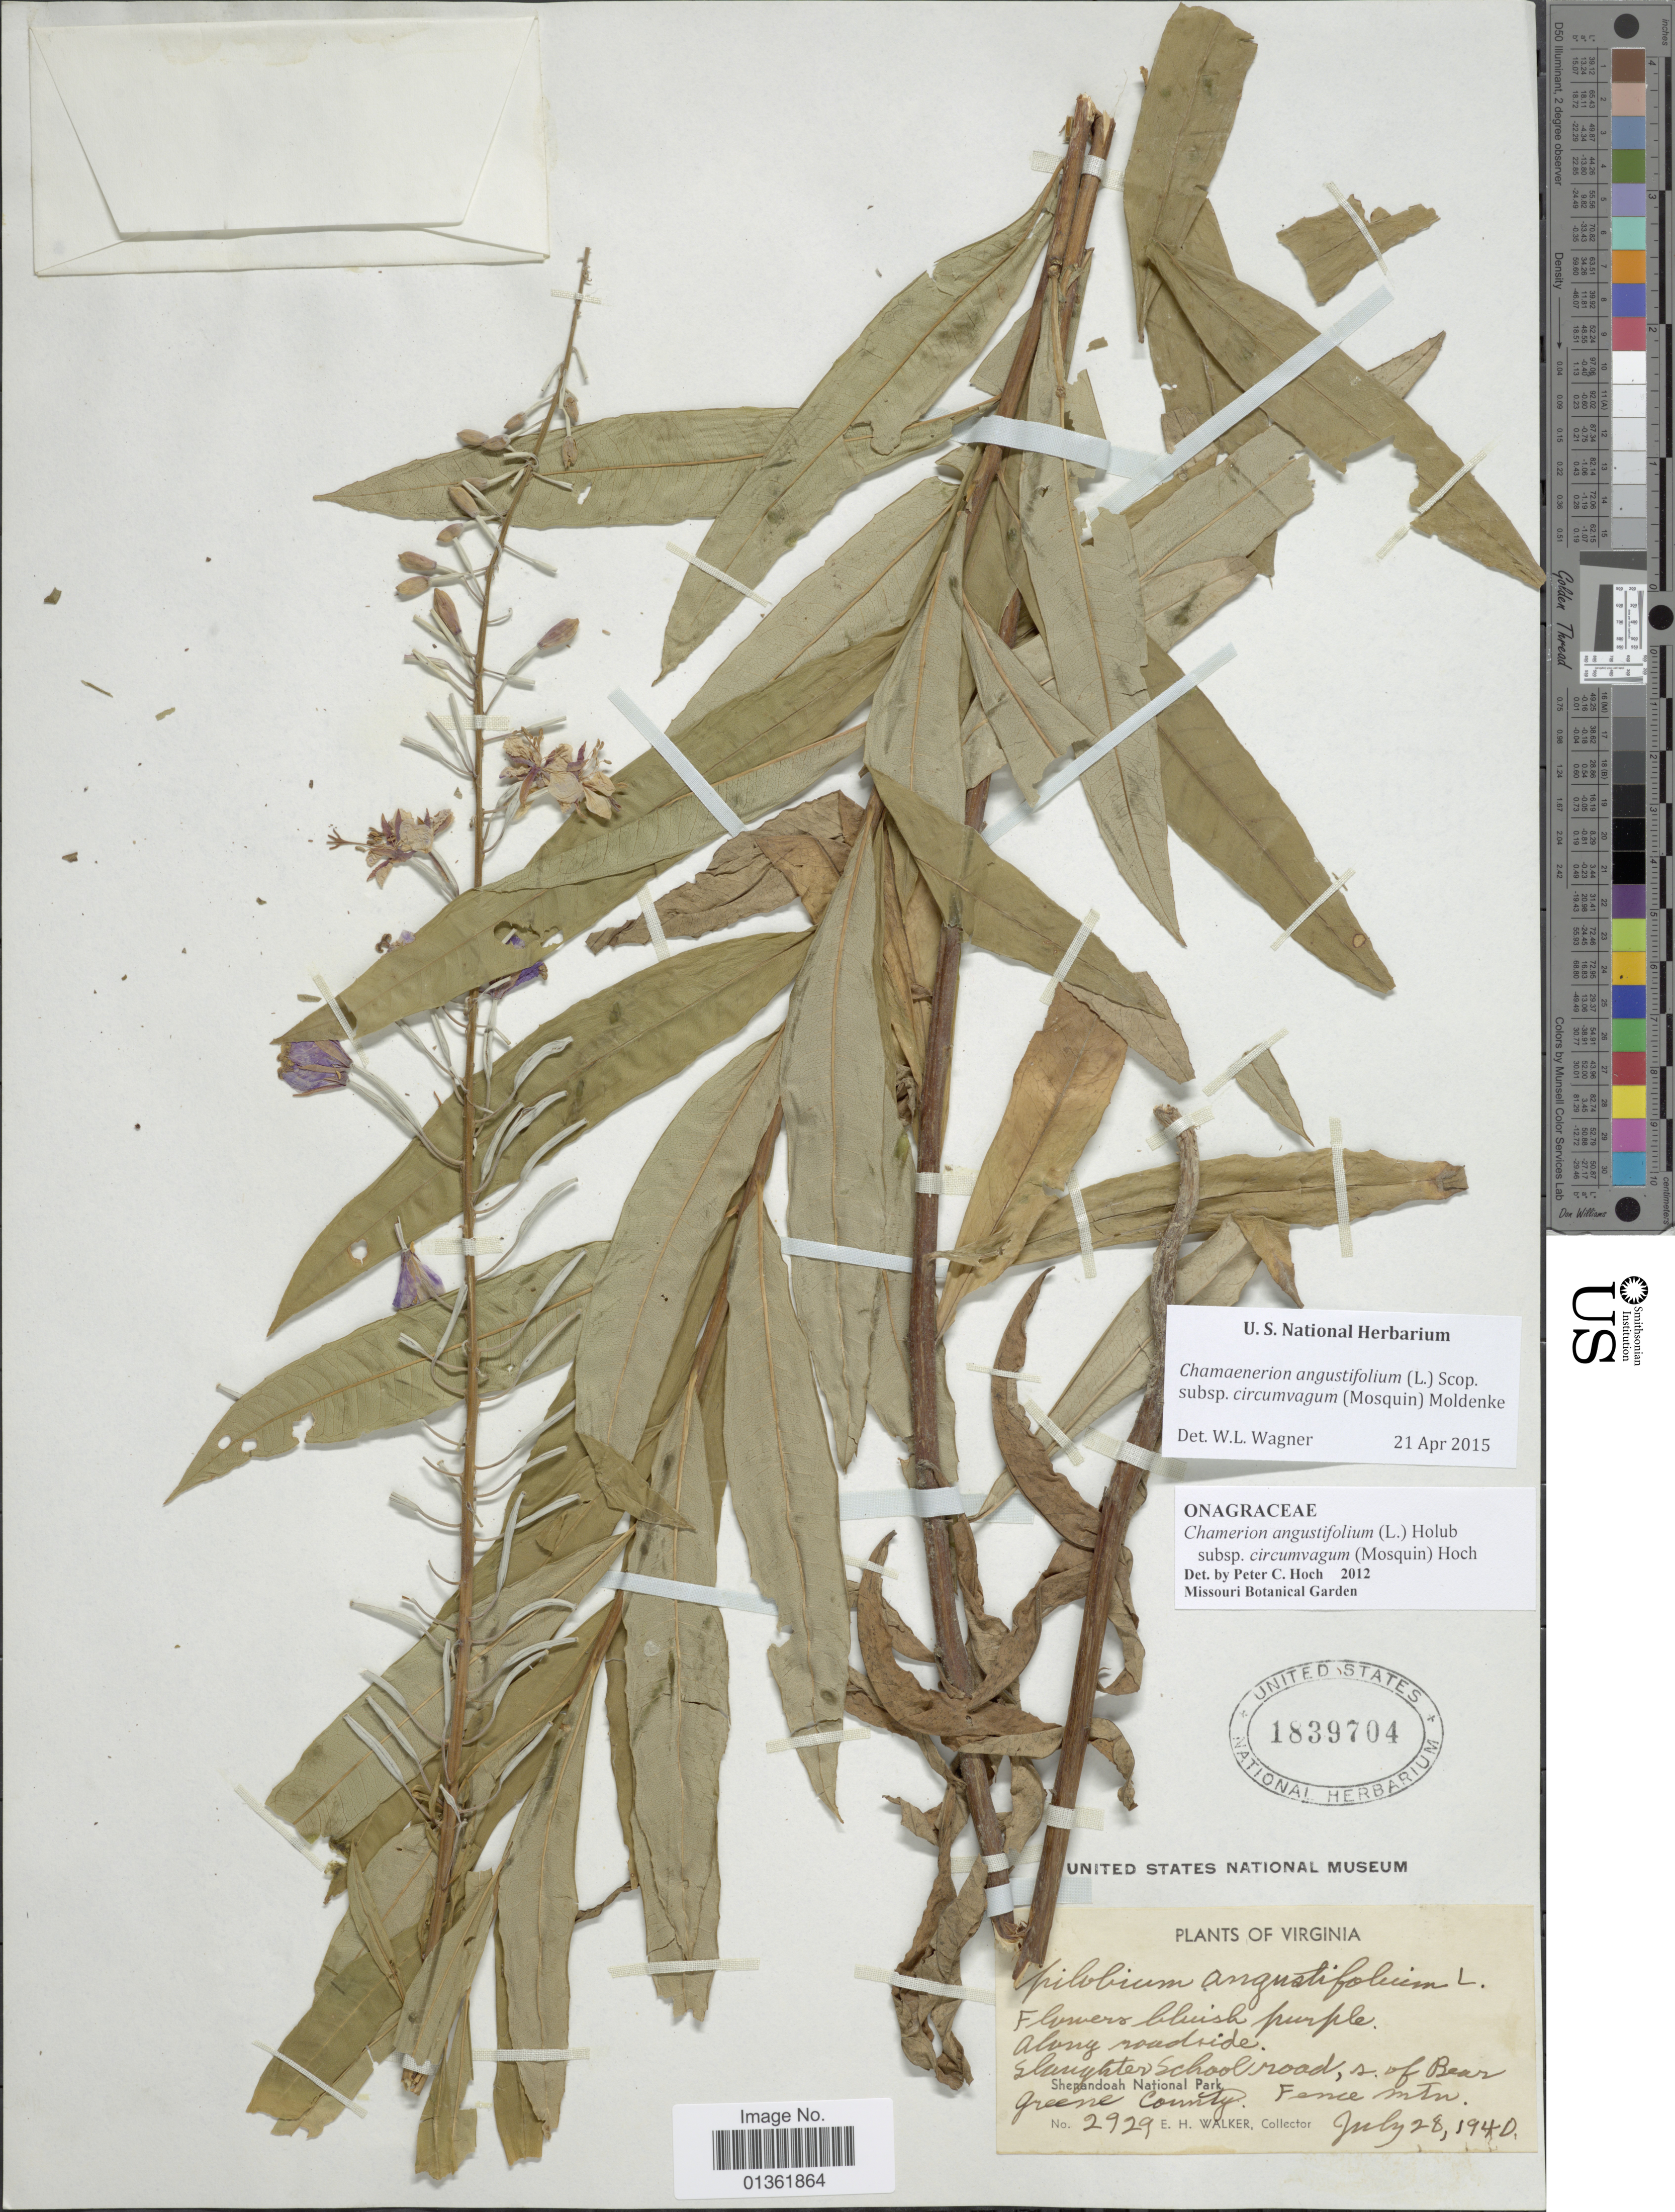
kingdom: Plantae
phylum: Tracheophyta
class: Magnoliopsida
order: Myrtales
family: Onagraceae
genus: Chamaenerion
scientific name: Chamaenerion angustifolium subsp. circumvagum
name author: (Mosquin) Moldenke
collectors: E. H. Walker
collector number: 2929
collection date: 1940-07-28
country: United States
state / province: Virginia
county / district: Greene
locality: Slaughter School road, s. of Bear Fence Mtn. Shenandoah National Park. Greene County.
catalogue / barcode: US 1839704